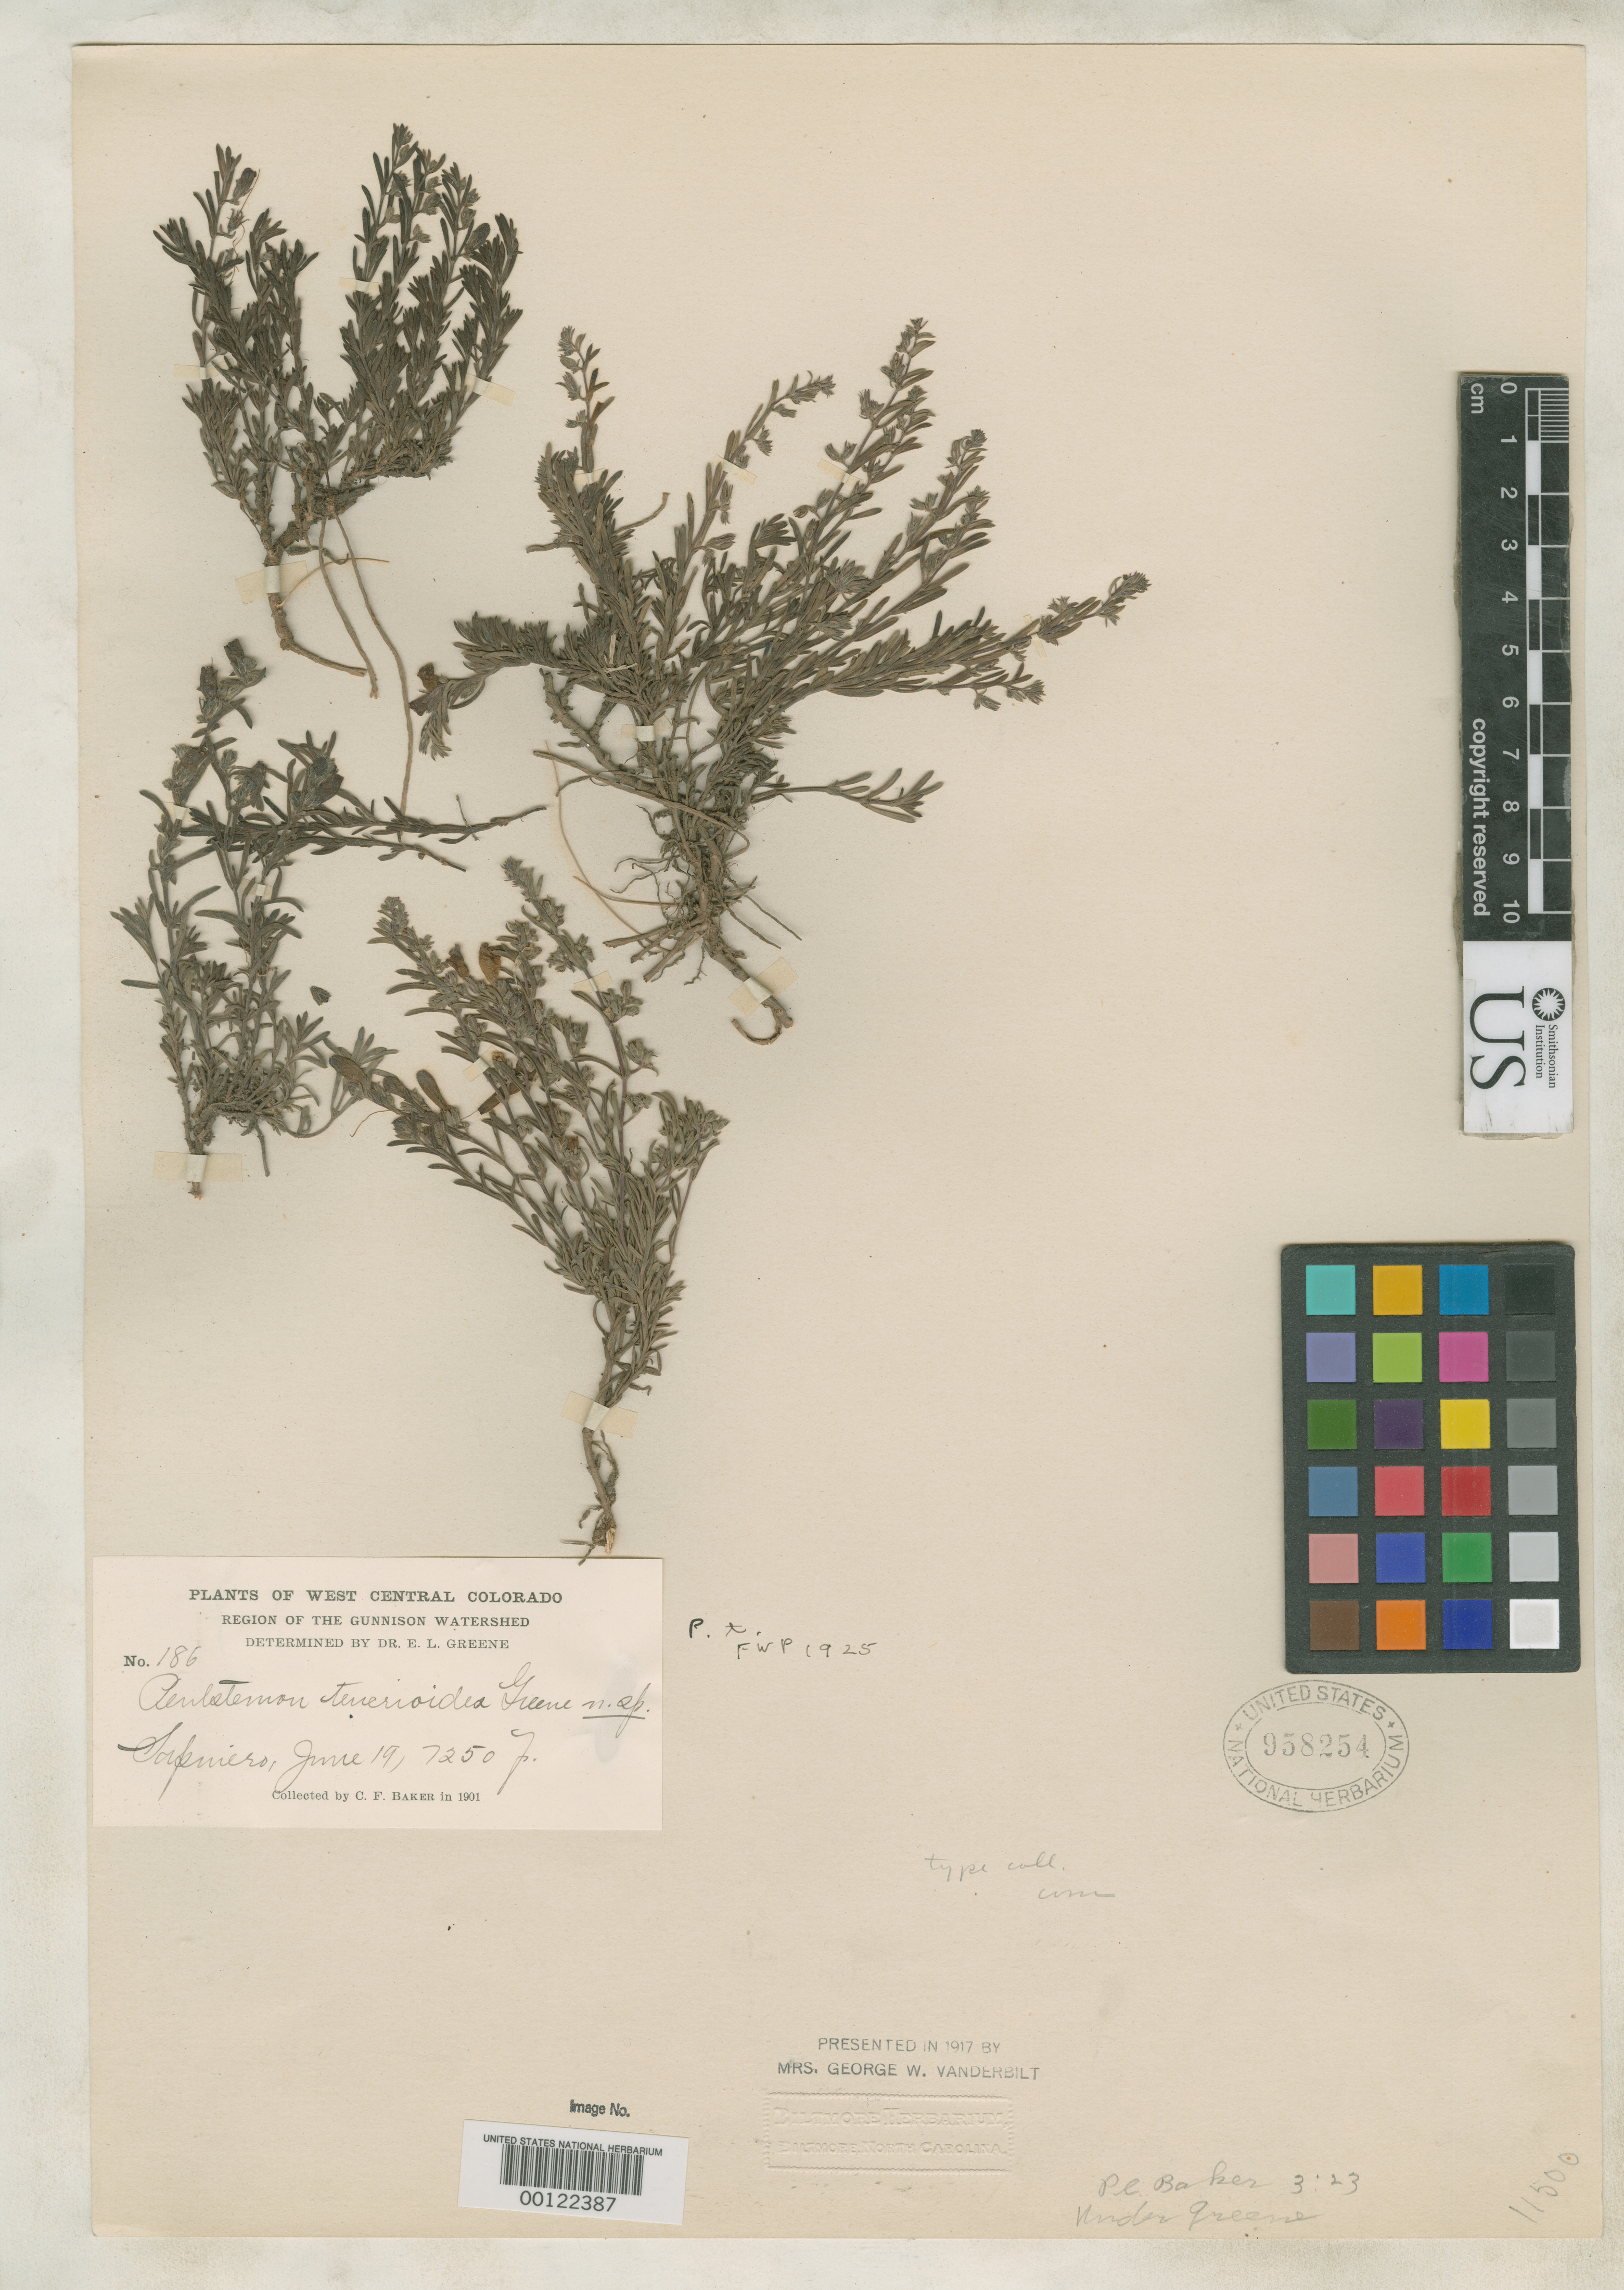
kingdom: Plantae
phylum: Tracheophyta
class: Magnoliopsida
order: Lamiales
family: Plantaginaceae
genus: Penstemon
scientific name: Penstemon teucrioides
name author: Greene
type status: Isotype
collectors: C. F. Baker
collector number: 186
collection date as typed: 19 Jun 1901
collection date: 1901-06-19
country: United States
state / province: Colorado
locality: Sapinero, Gunnison Watershed.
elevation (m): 2210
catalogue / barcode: US 958254